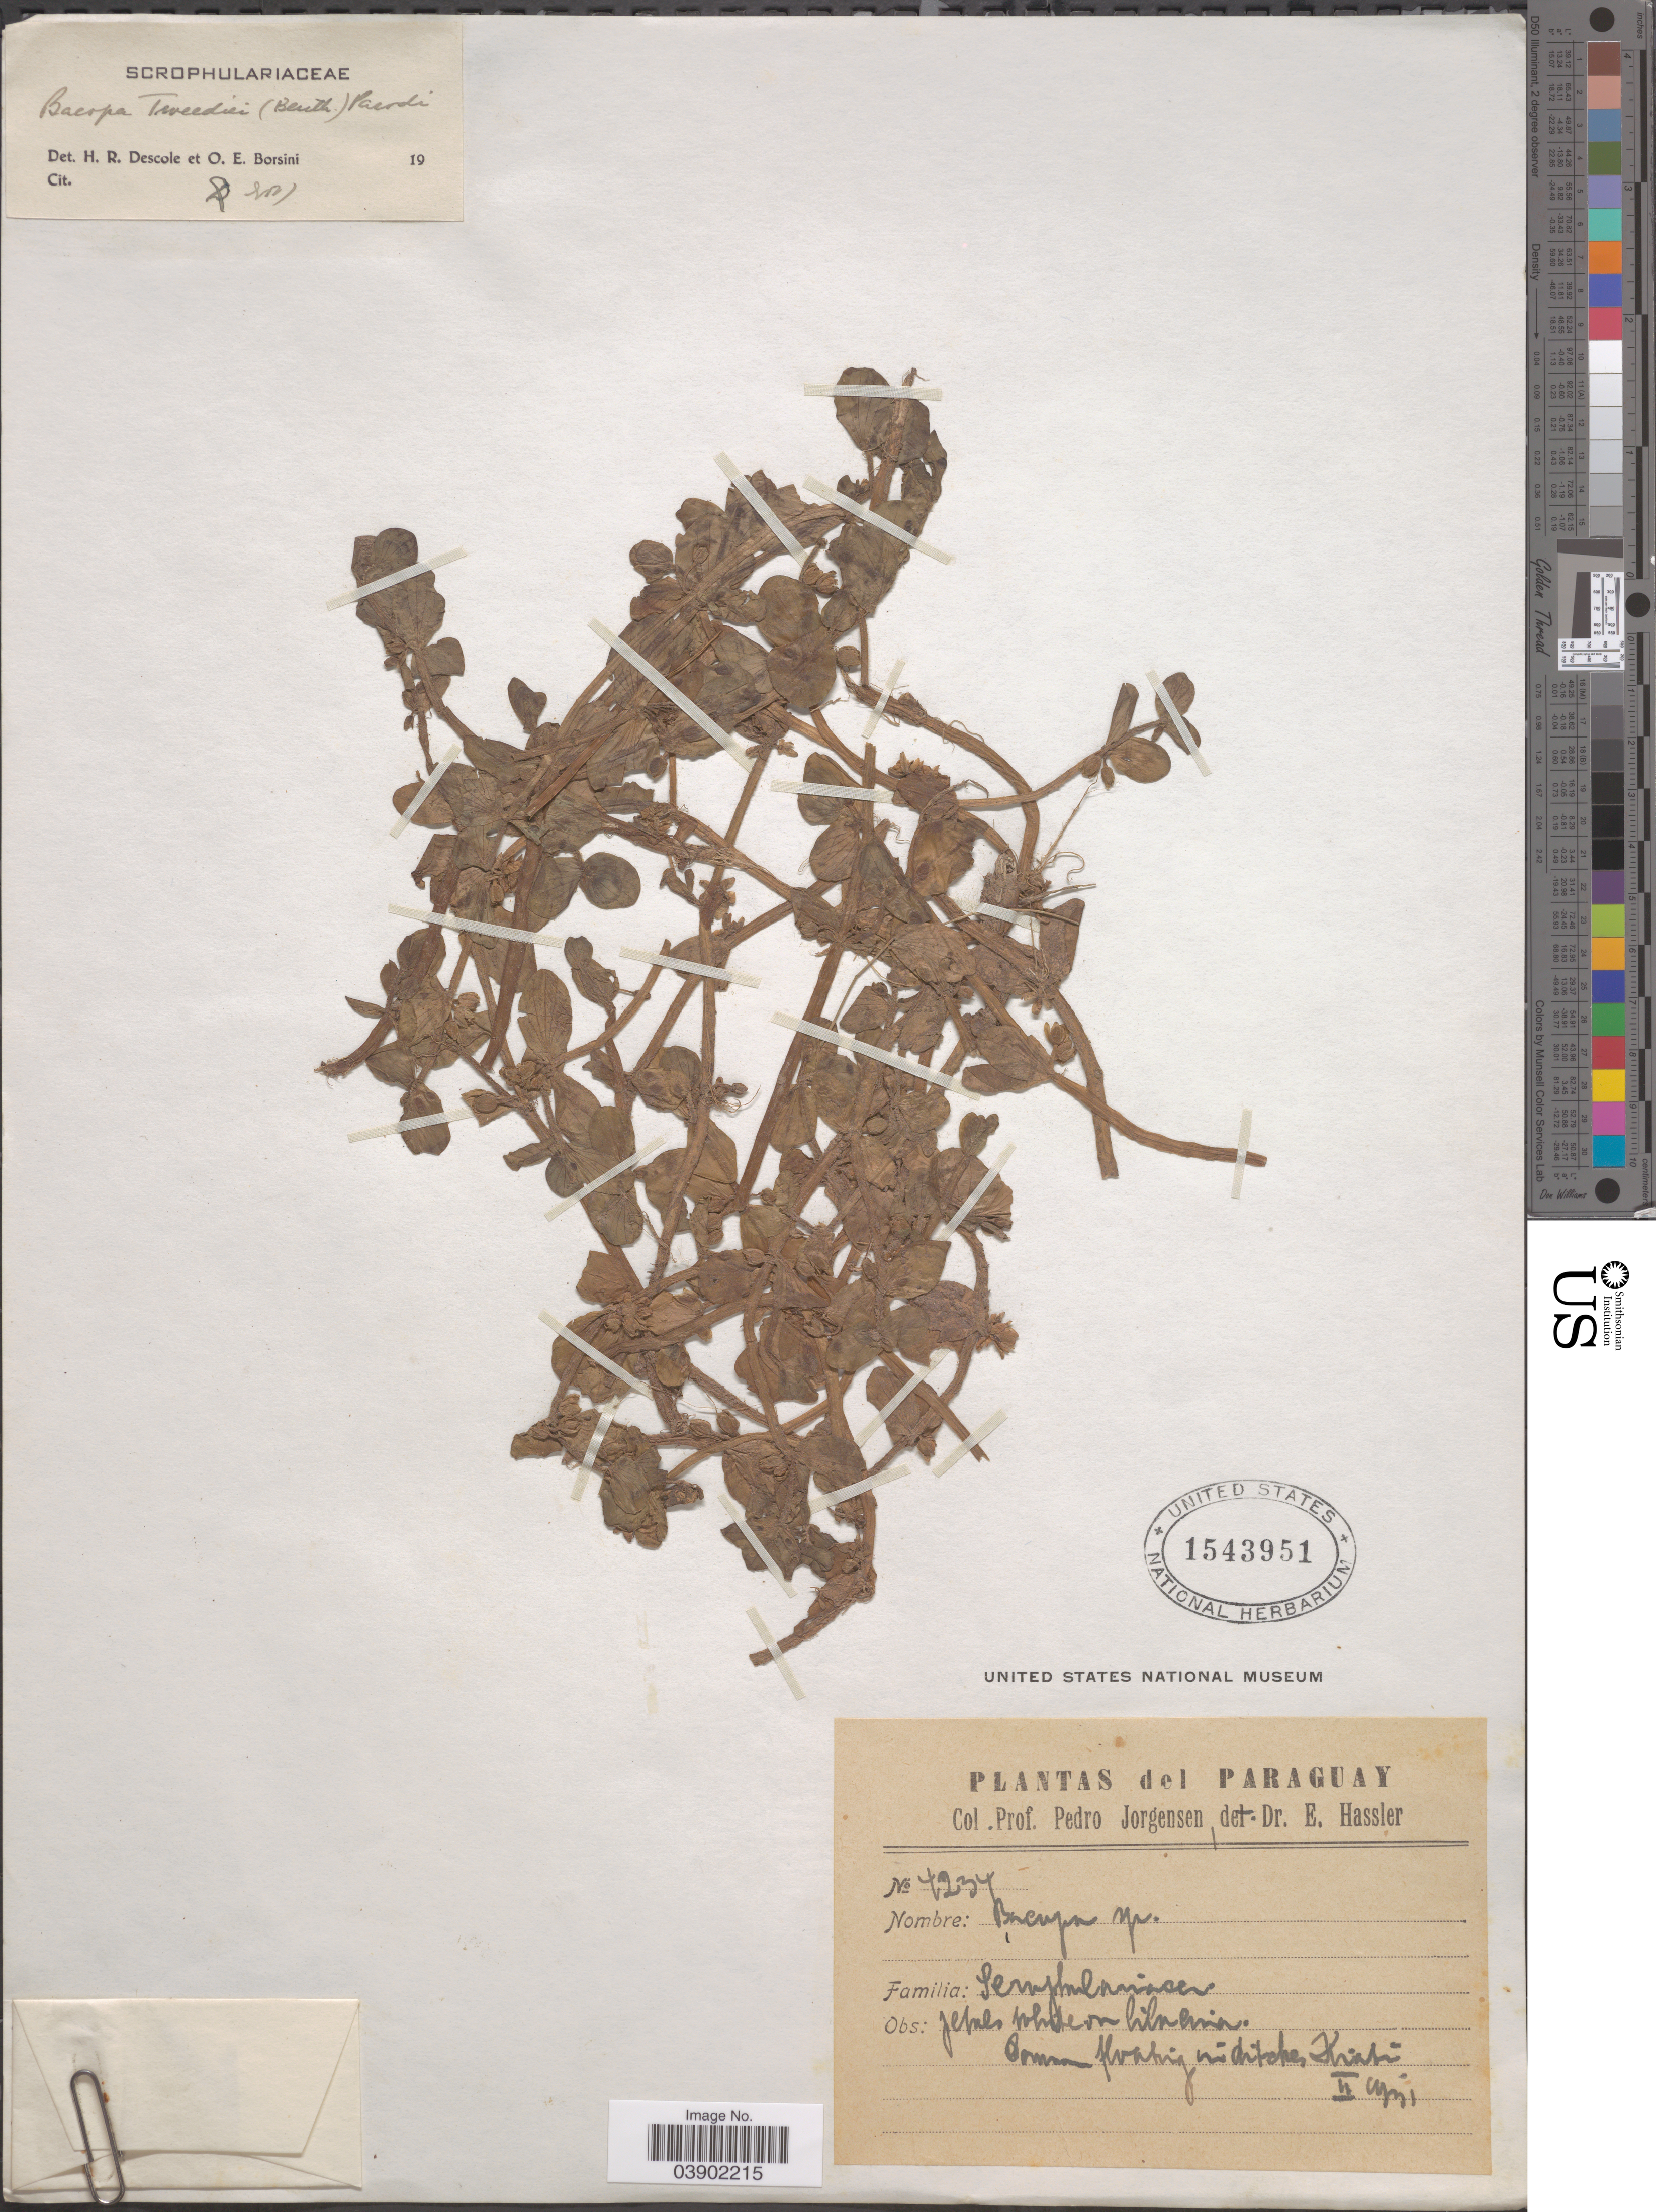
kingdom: Plantae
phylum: Tracheophyta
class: Magnoliopsida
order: Lamiales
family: Plantaginaceae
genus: Bacopa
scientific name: Bacopa sp.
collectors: P. Jörgensen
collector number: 4234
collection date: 1931-02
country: Paraguay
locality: Hiati.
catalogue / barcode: US 1543951